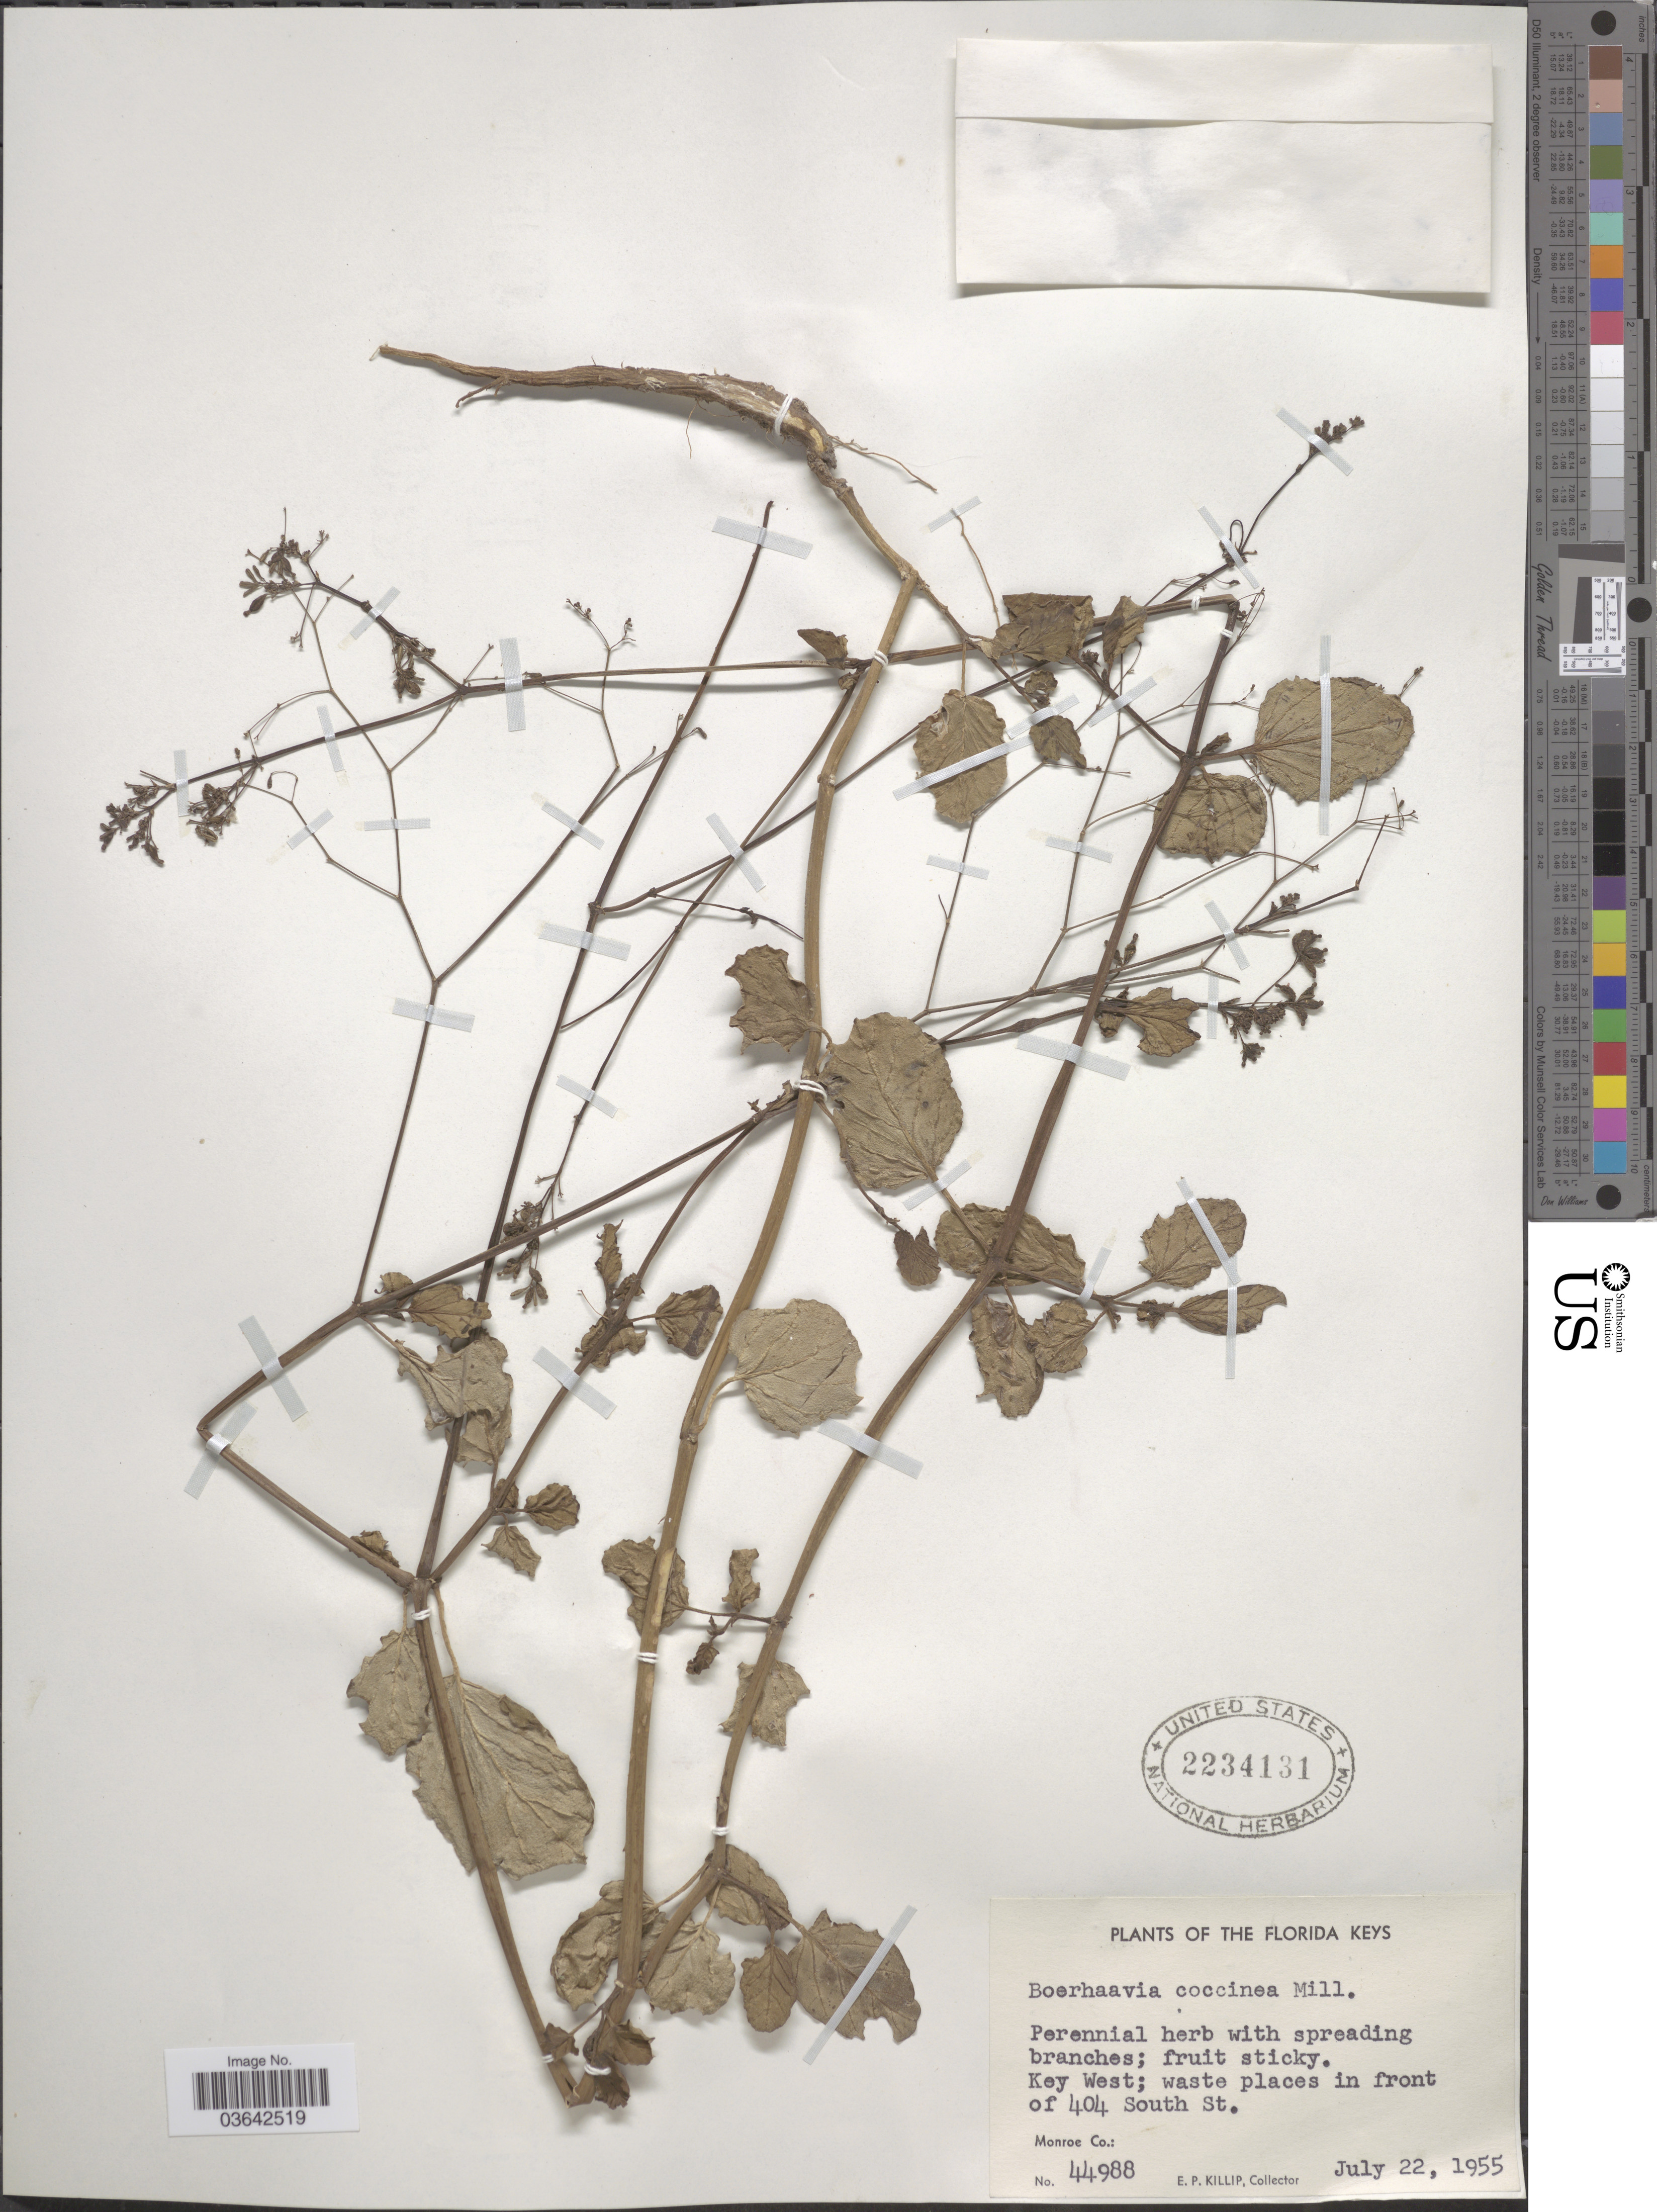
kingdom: Plantae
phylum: Tracheophyta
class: Magnoliopsida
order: Caryophyllales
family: Nyctaginaceae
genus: Boerhavia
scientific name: Boerhavia coccinea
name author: Mill.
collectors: E. P. Killip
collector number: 44988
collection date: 1955-07-22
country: United States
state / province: Florida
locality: The Florida Keys. Key West; waste places in front of 404 South St. Monroe Co.:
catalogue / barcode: US 2234131